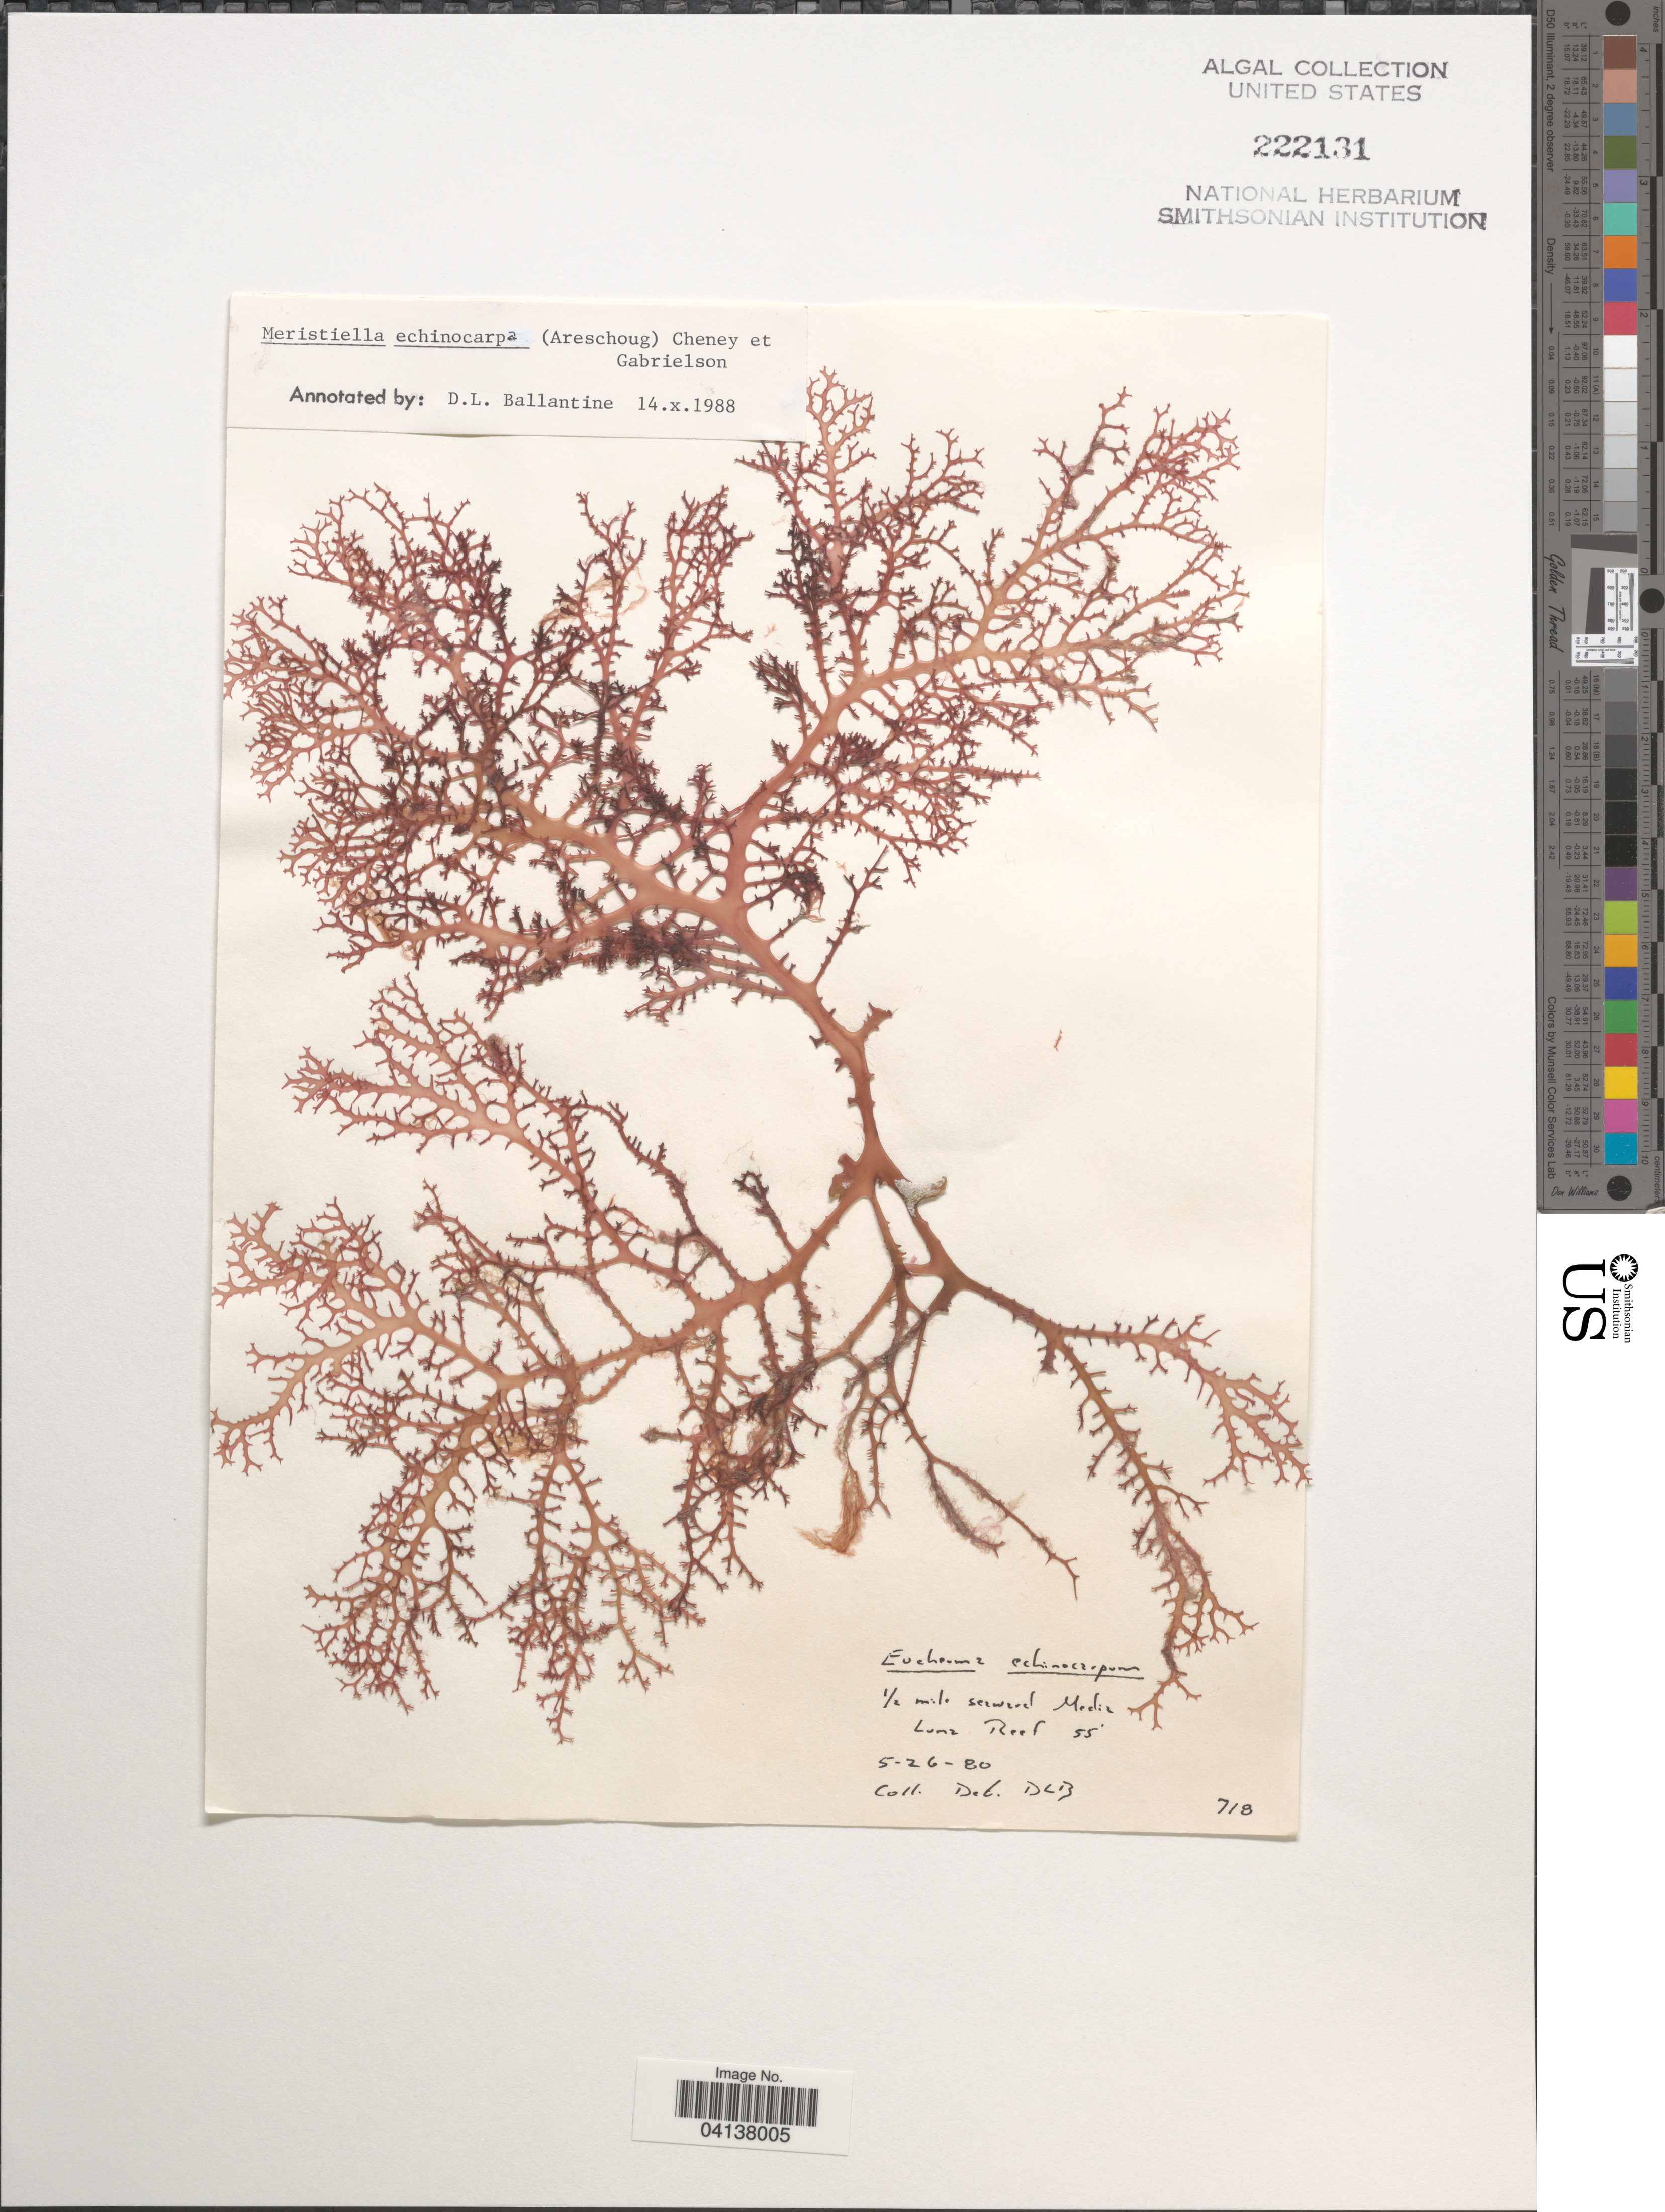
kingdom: Plantae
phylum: Rhodophyta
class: Florideophyceae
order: Gigartinales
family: Solieriaceae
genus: Meristotheca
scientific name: Meristotheca gelidium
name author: (J. Agardh) E.J. Faye & Masuda in E.J. Faye et al.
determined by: Algae name updating Project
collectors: D. L. B.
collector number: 718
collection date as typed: Transcribed d/m/y: 26/5/80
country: Puerto Rico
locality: ½ mile seaward Media Luna Reef.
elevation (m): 17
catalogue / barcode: US 222131